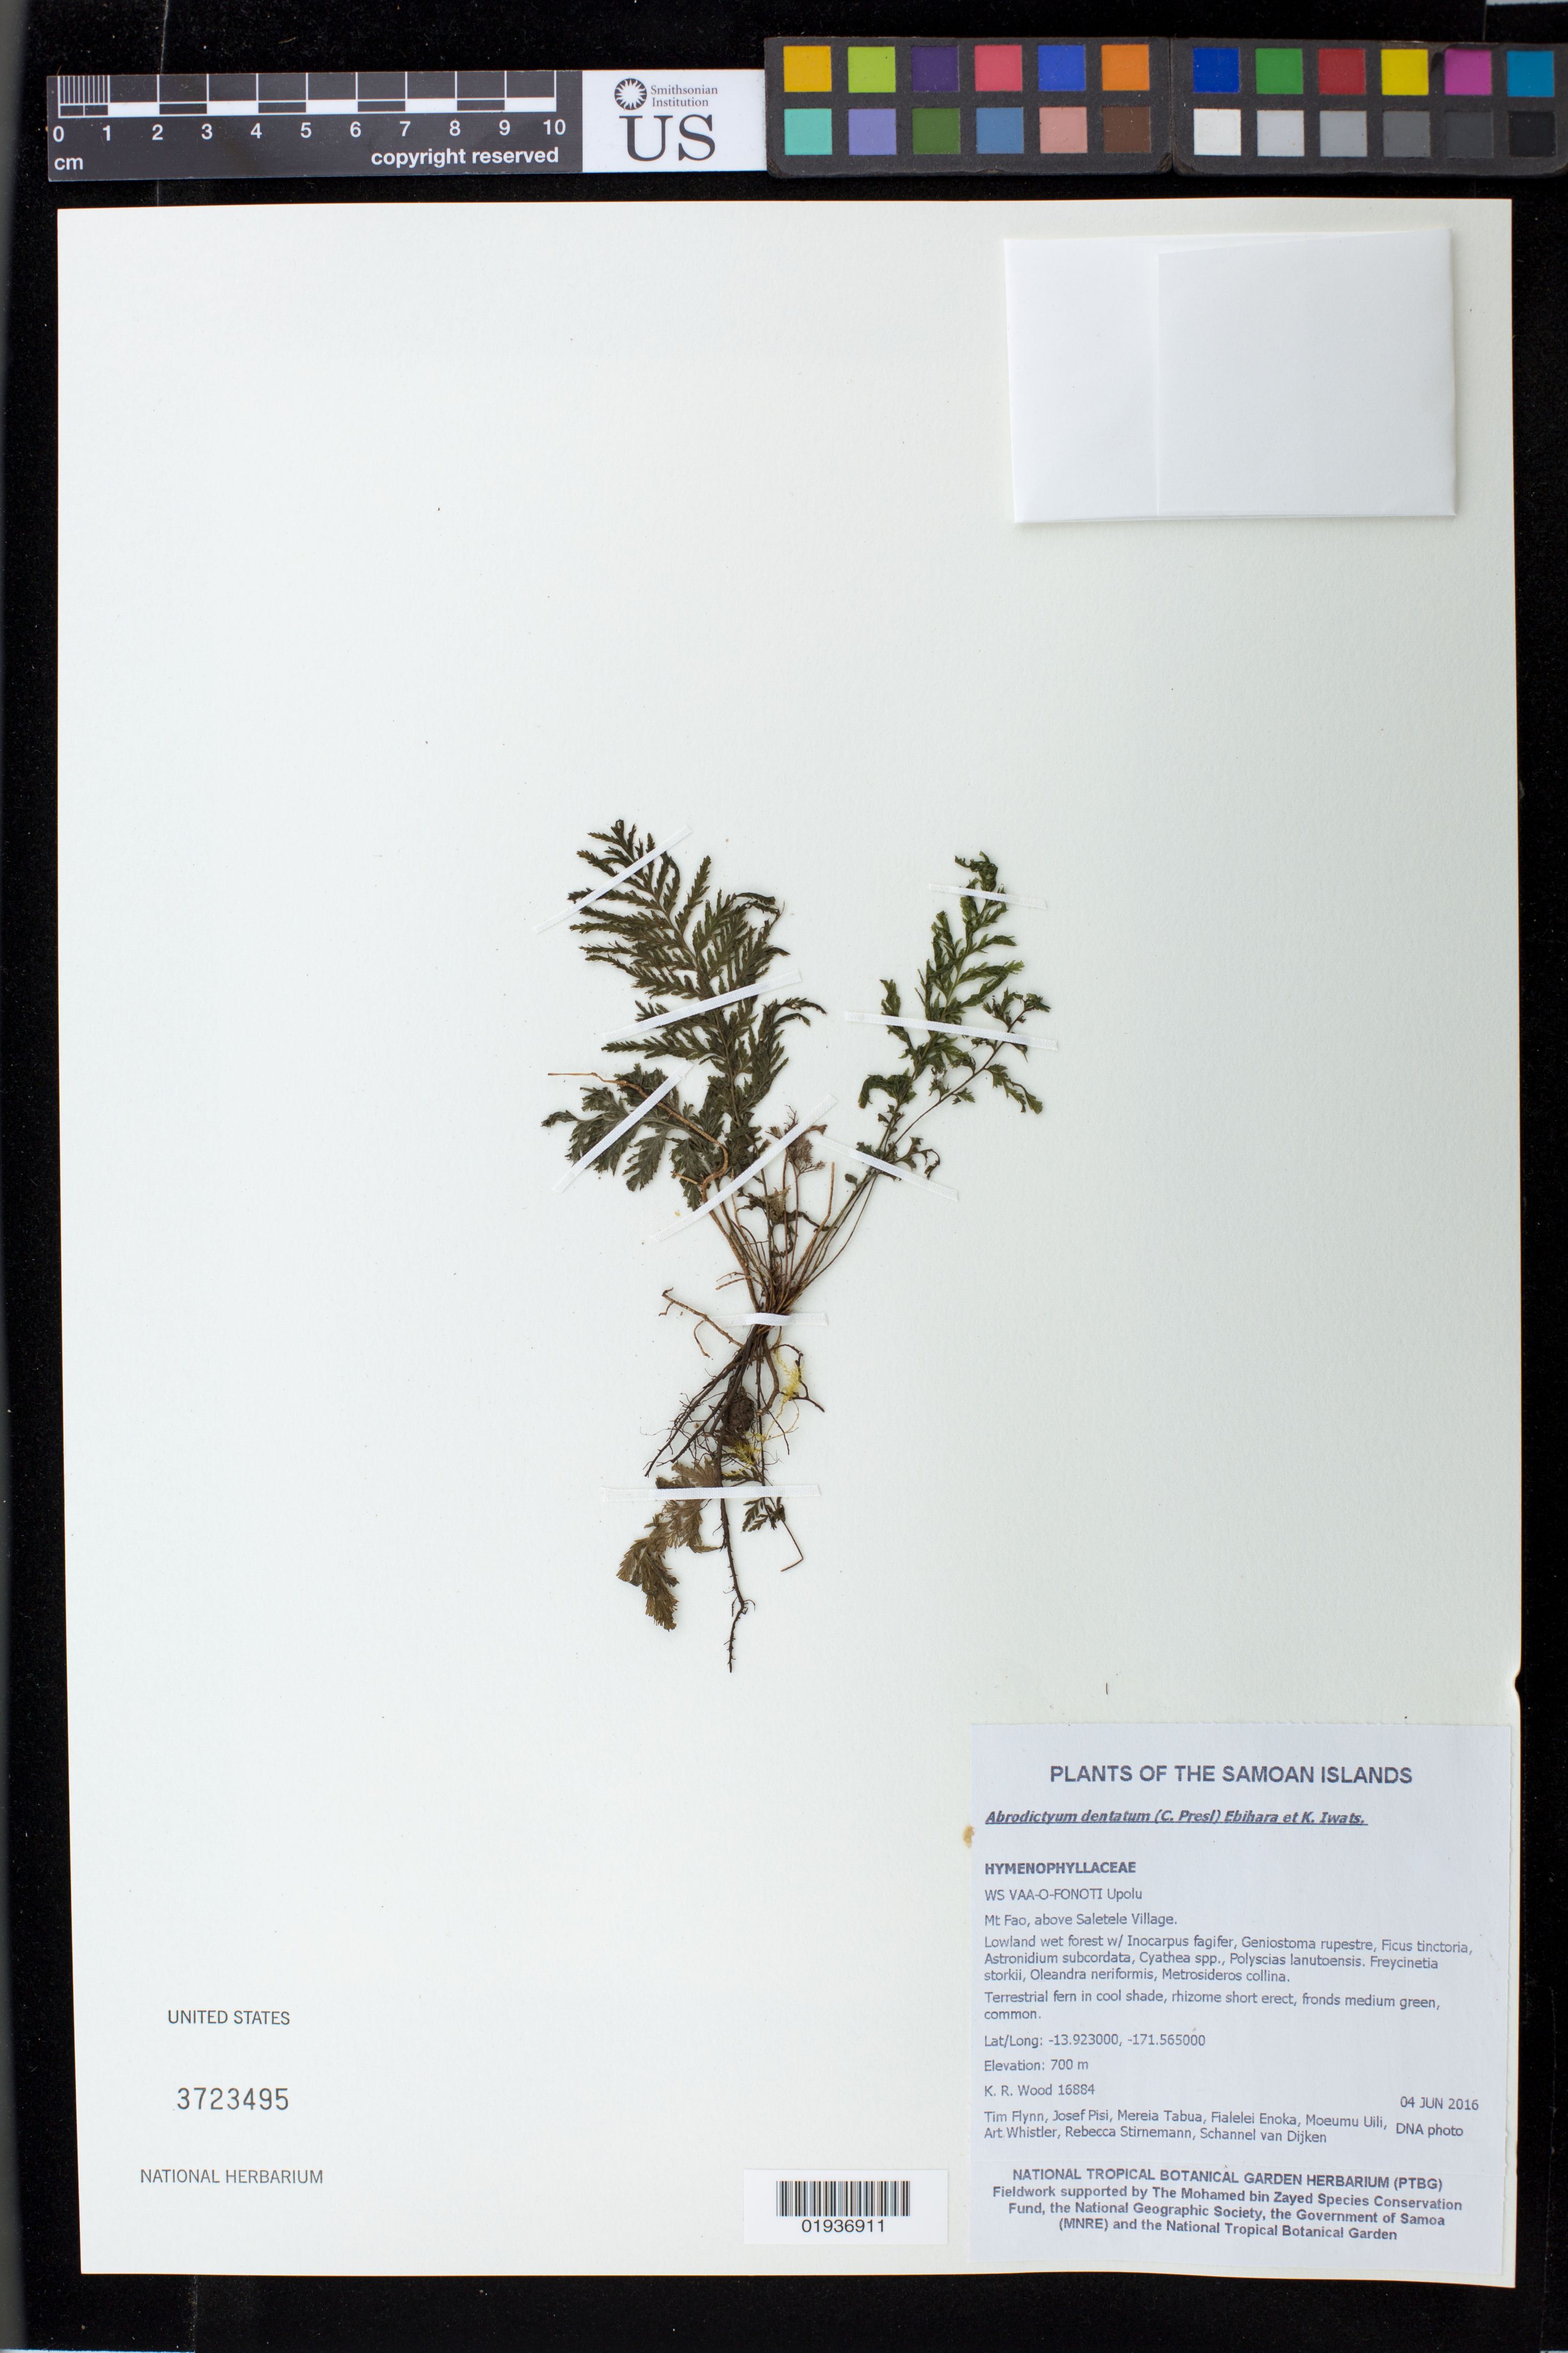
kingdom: Plantae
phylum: Tracheophyta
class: Polypodiopsida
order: Hymenophyllales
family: Hymenophyllaceae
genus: Abrodictyum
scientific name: Abrodictyum dentatum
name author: (Bosch) Ebihara & K. Iwats.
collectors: K. R. Wood, T. W. Flynn, J. Pisi, M. Tabua, F. Enoka, M. Uili, A. Whistler & R. Stirnemann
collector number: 16884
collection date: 2016-06-04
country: Samoa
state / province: Atua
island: Upolu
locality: Upolu, Mt. Fao, above Saletele Village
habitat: Lowland wet forest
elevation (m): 700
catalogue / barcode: US 3723495